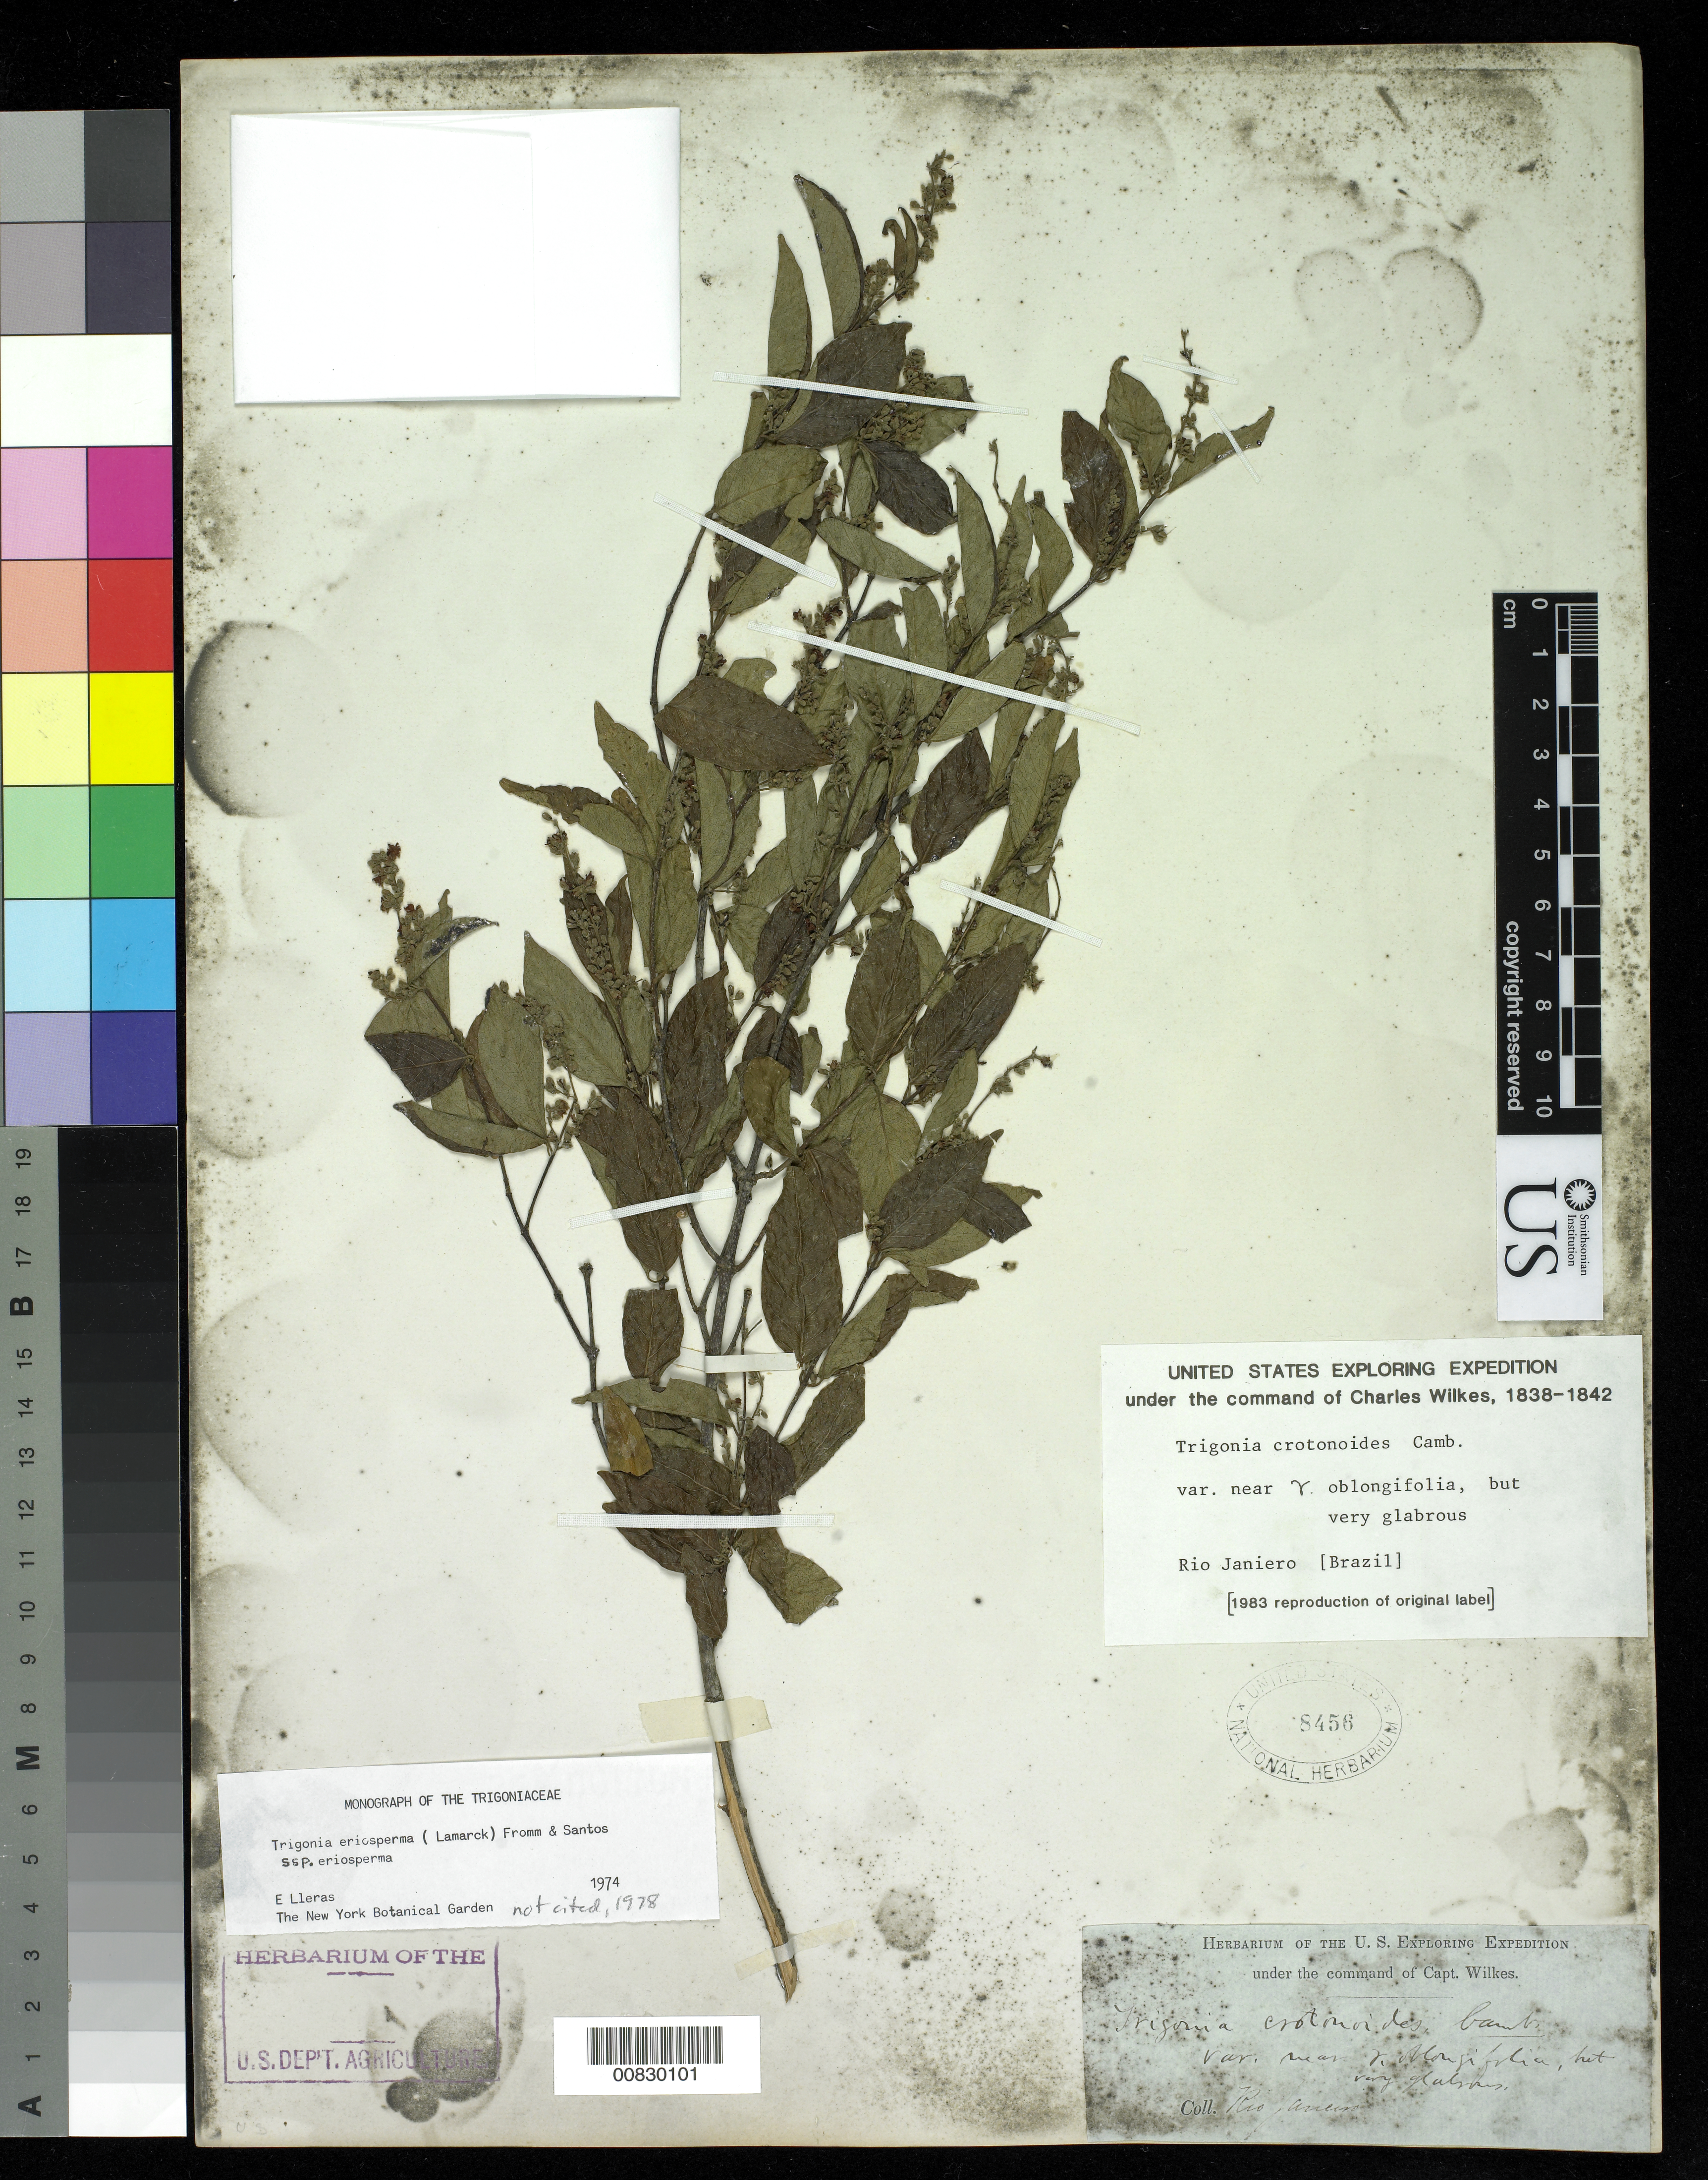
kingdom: Plantae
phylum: Tracheophyta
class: Magnoliopsida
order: Malpighiales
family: Trigoniaceae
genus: Trigonia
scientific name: Trigonia eriosperma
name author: (Lam.) Fromm & E. Santos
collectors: Wilkes Explor. Exped.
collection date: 1838/1842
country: Brazil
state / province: Rio de Janeiro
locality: Rio Janeiro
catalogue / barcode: US 8456